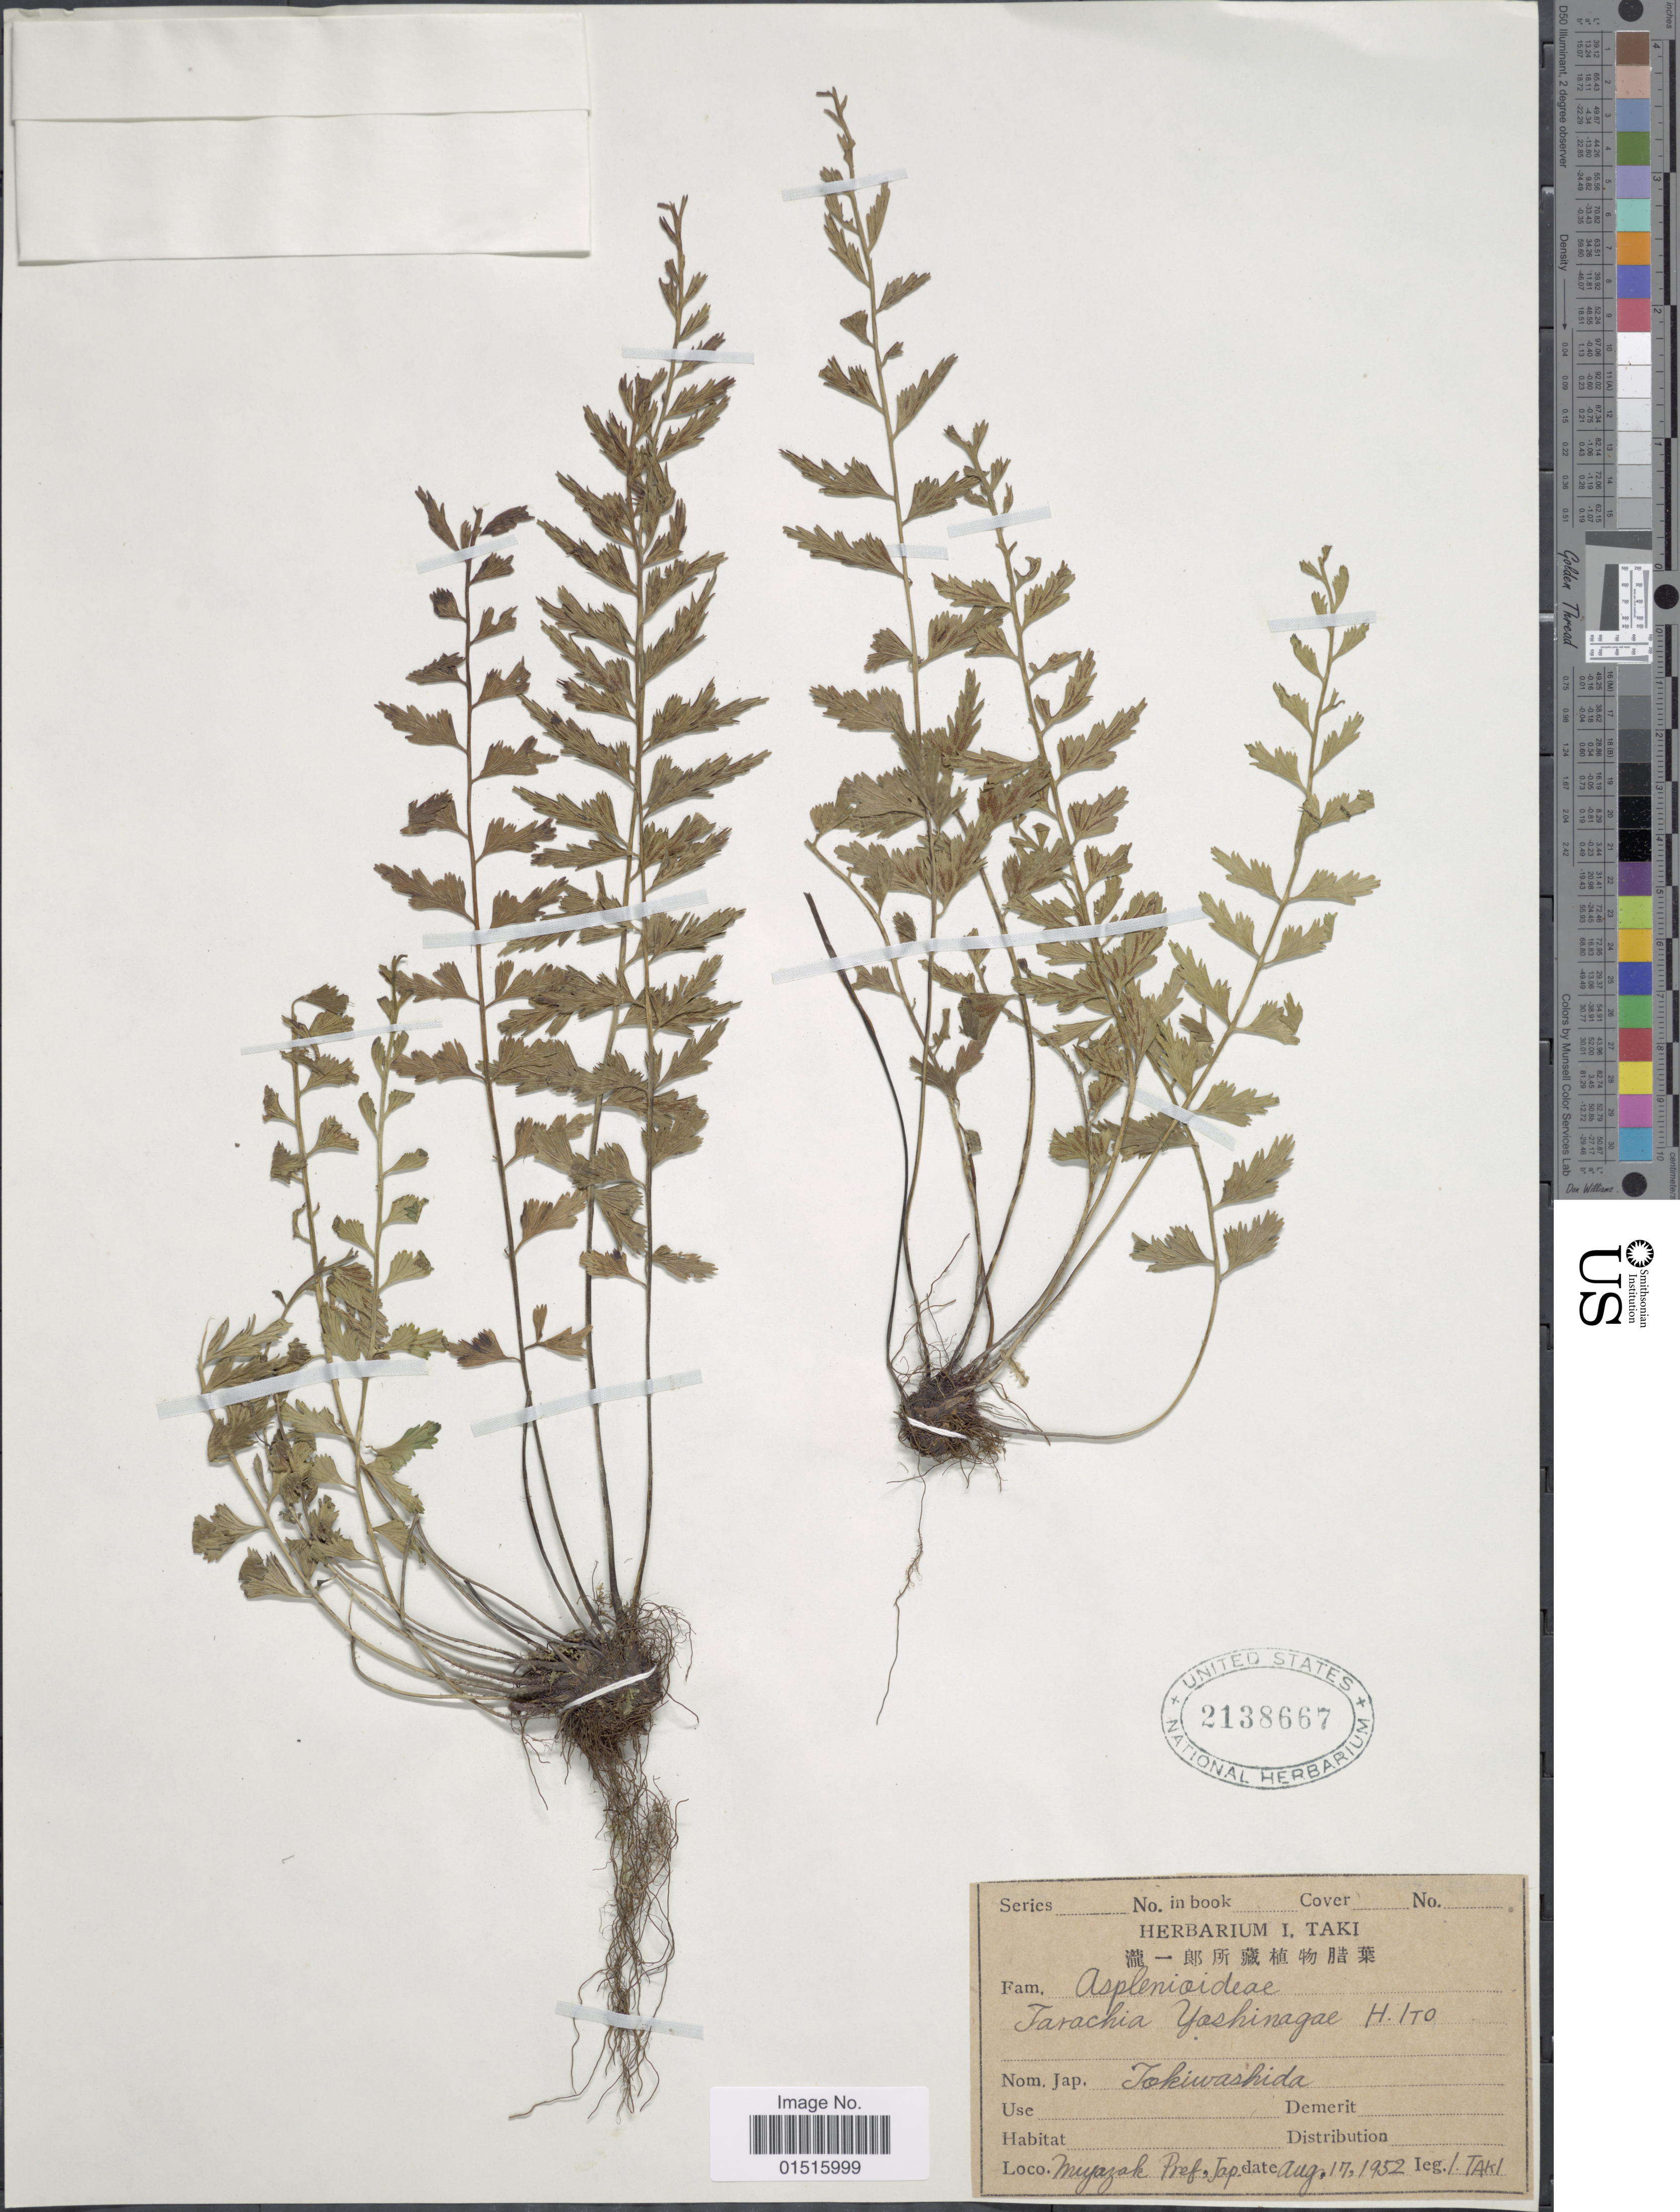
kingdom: Plantae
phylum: Tracheophyta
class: Polypodiopsida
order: Polypodiales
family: Aspleniaceae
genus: Asplenium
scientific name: Asplenium yoshinagae var. planicaule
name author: (Wall. ex Mett.) C.V. Morton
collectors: I. Taki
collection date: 1952-08-17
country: Japan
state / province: Miyazaki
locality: Tokiwashida, Miyazaki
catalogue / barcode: US 2138667